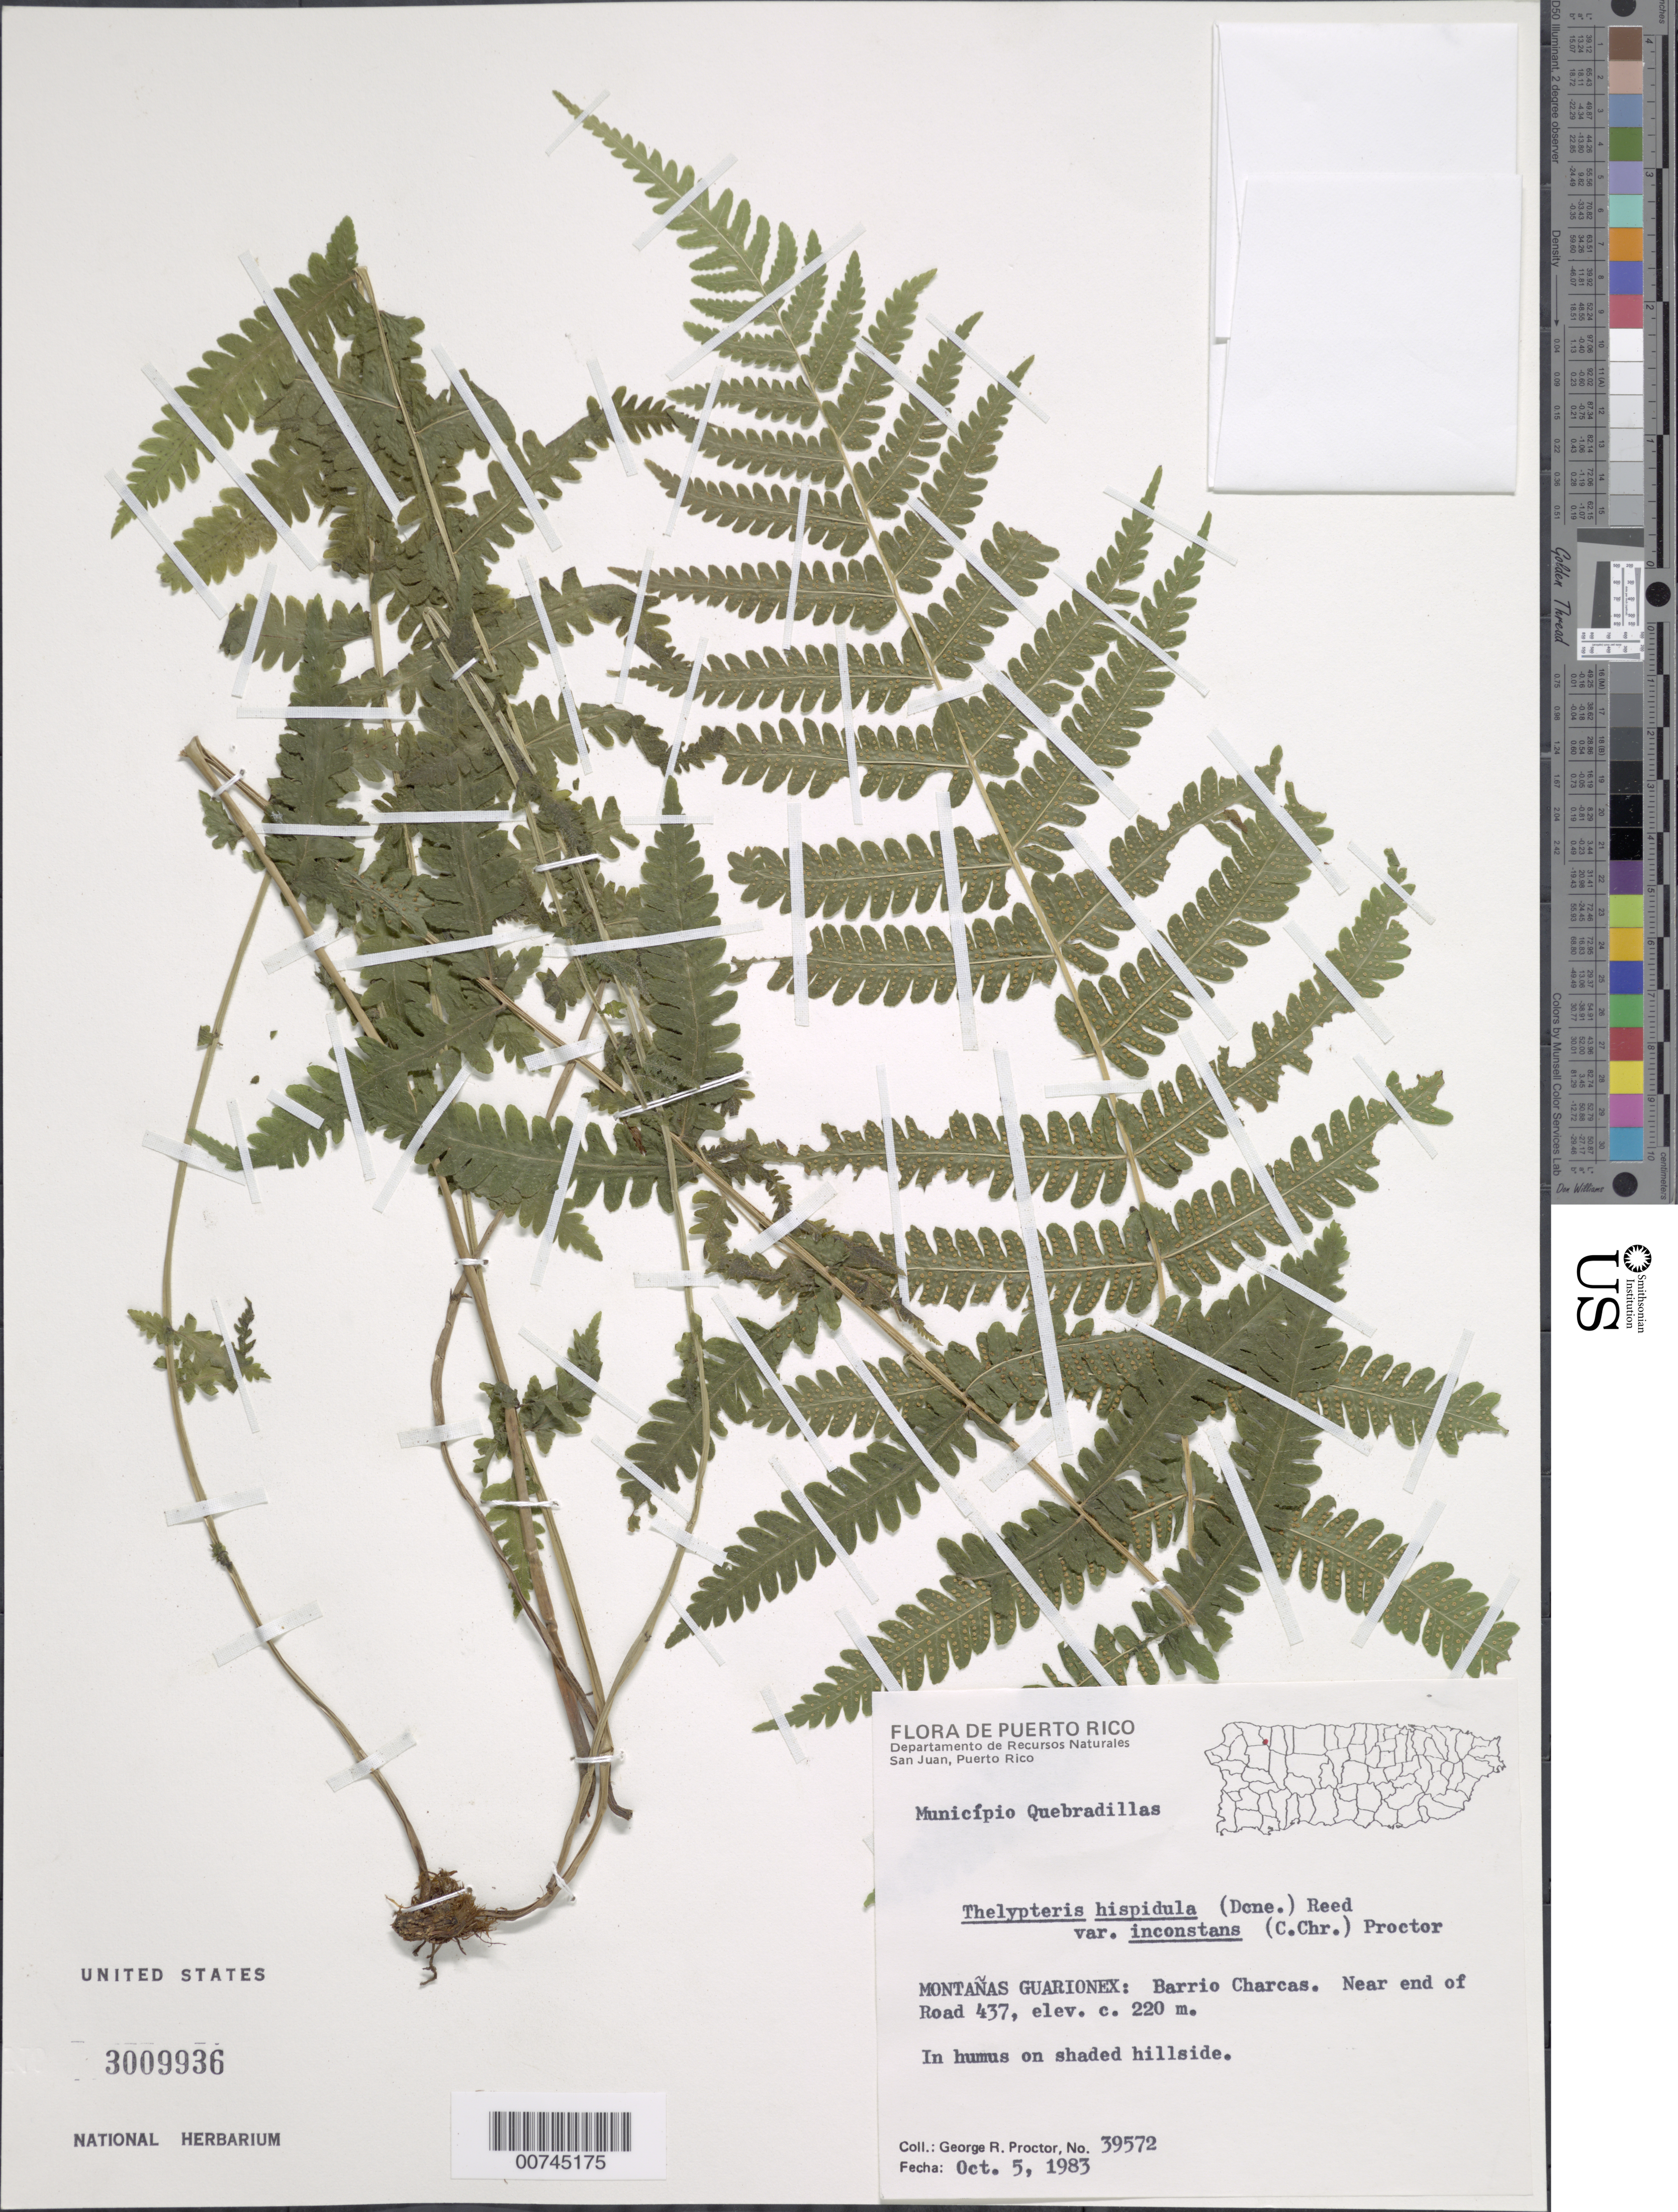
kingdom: Plantae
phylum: Tracheophyta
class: Polypodiopsida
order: Polypodiales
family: Thelypteridaceae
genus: Christella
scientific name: Christella hispidula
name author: (Decne.) Holttum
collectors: G. R. Proctor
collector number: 39572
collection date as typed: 05 Oct 1983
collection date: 1983-10-05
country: Puerto Rico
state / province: Quebradillas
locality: Montañas Guarionex: Barrio Charcas. Near end of Road 437. Municipio Quebradillas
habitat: In humus on shaded hillside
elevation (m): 220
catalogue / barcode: US 3009936